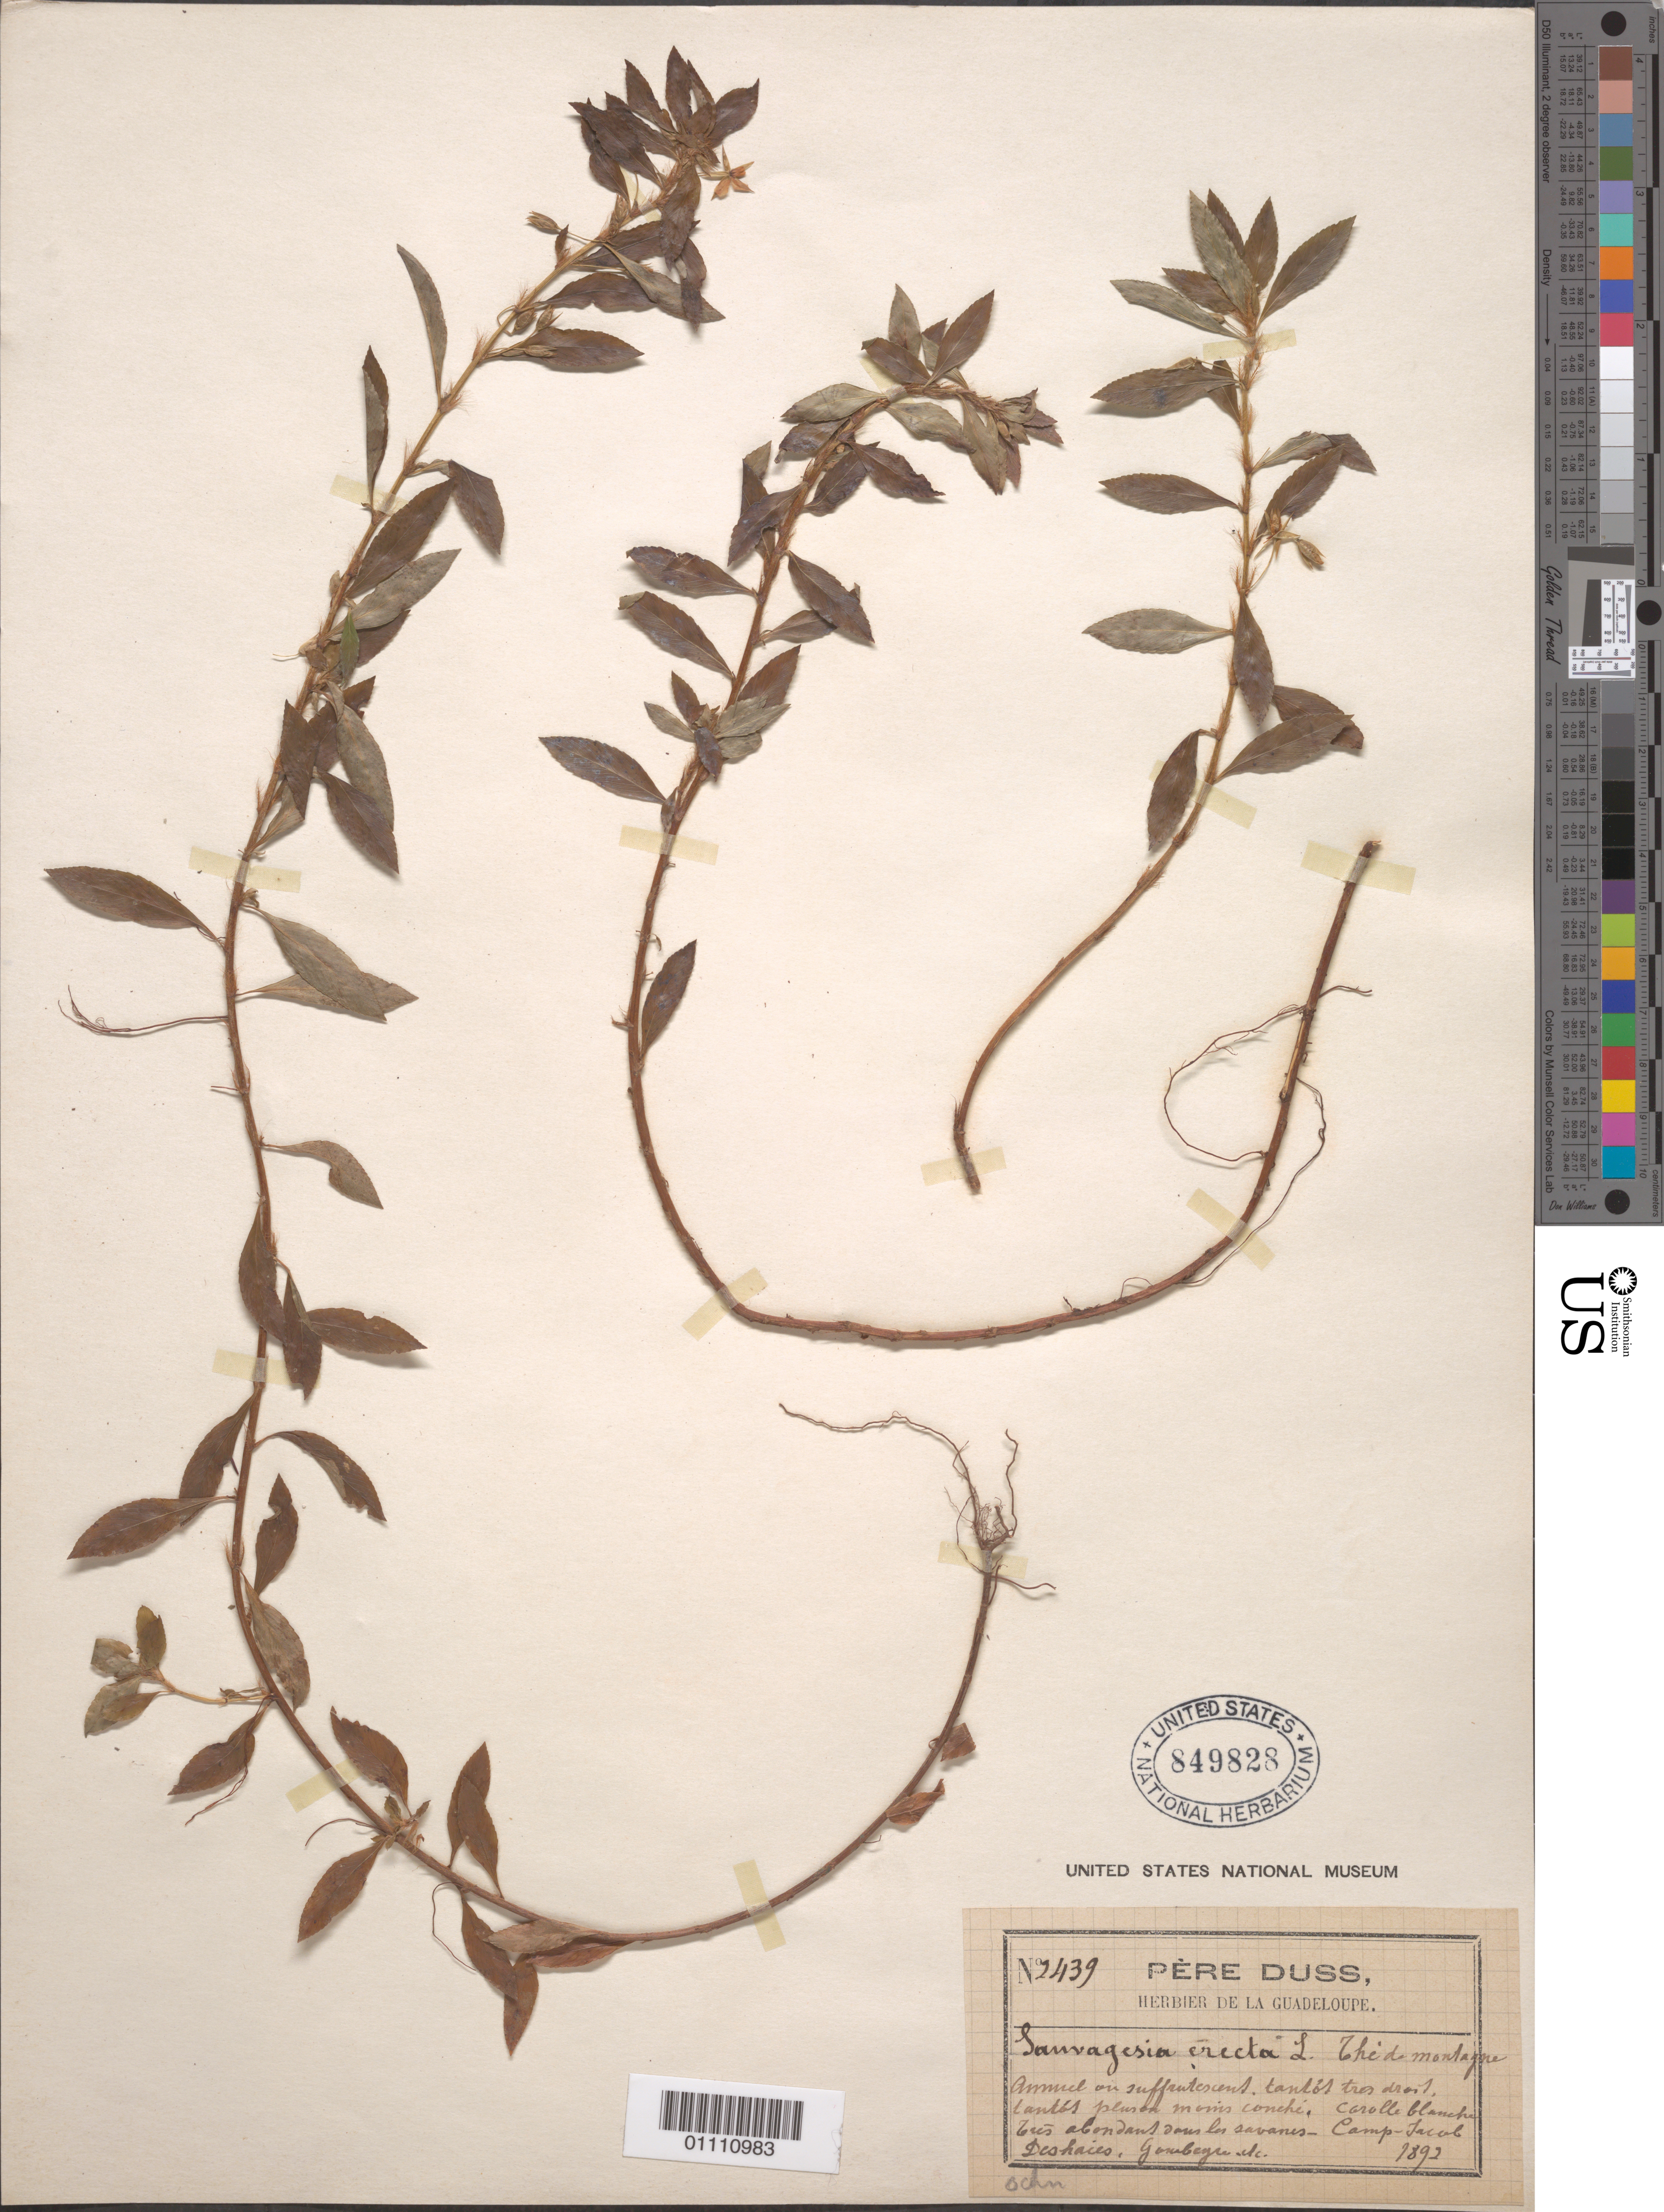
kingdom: Plantae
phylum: Tracheophyta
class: Magnoliopsida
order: Malpighiales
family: Ochnaceae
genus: Sauvagesia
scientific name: Sauvagesia erecta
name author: L.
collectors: Père Duss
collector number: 2439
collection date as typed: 1892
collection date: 1892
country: Guadeloupe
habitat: tres abundant dans les savannes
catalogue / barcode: US 849828